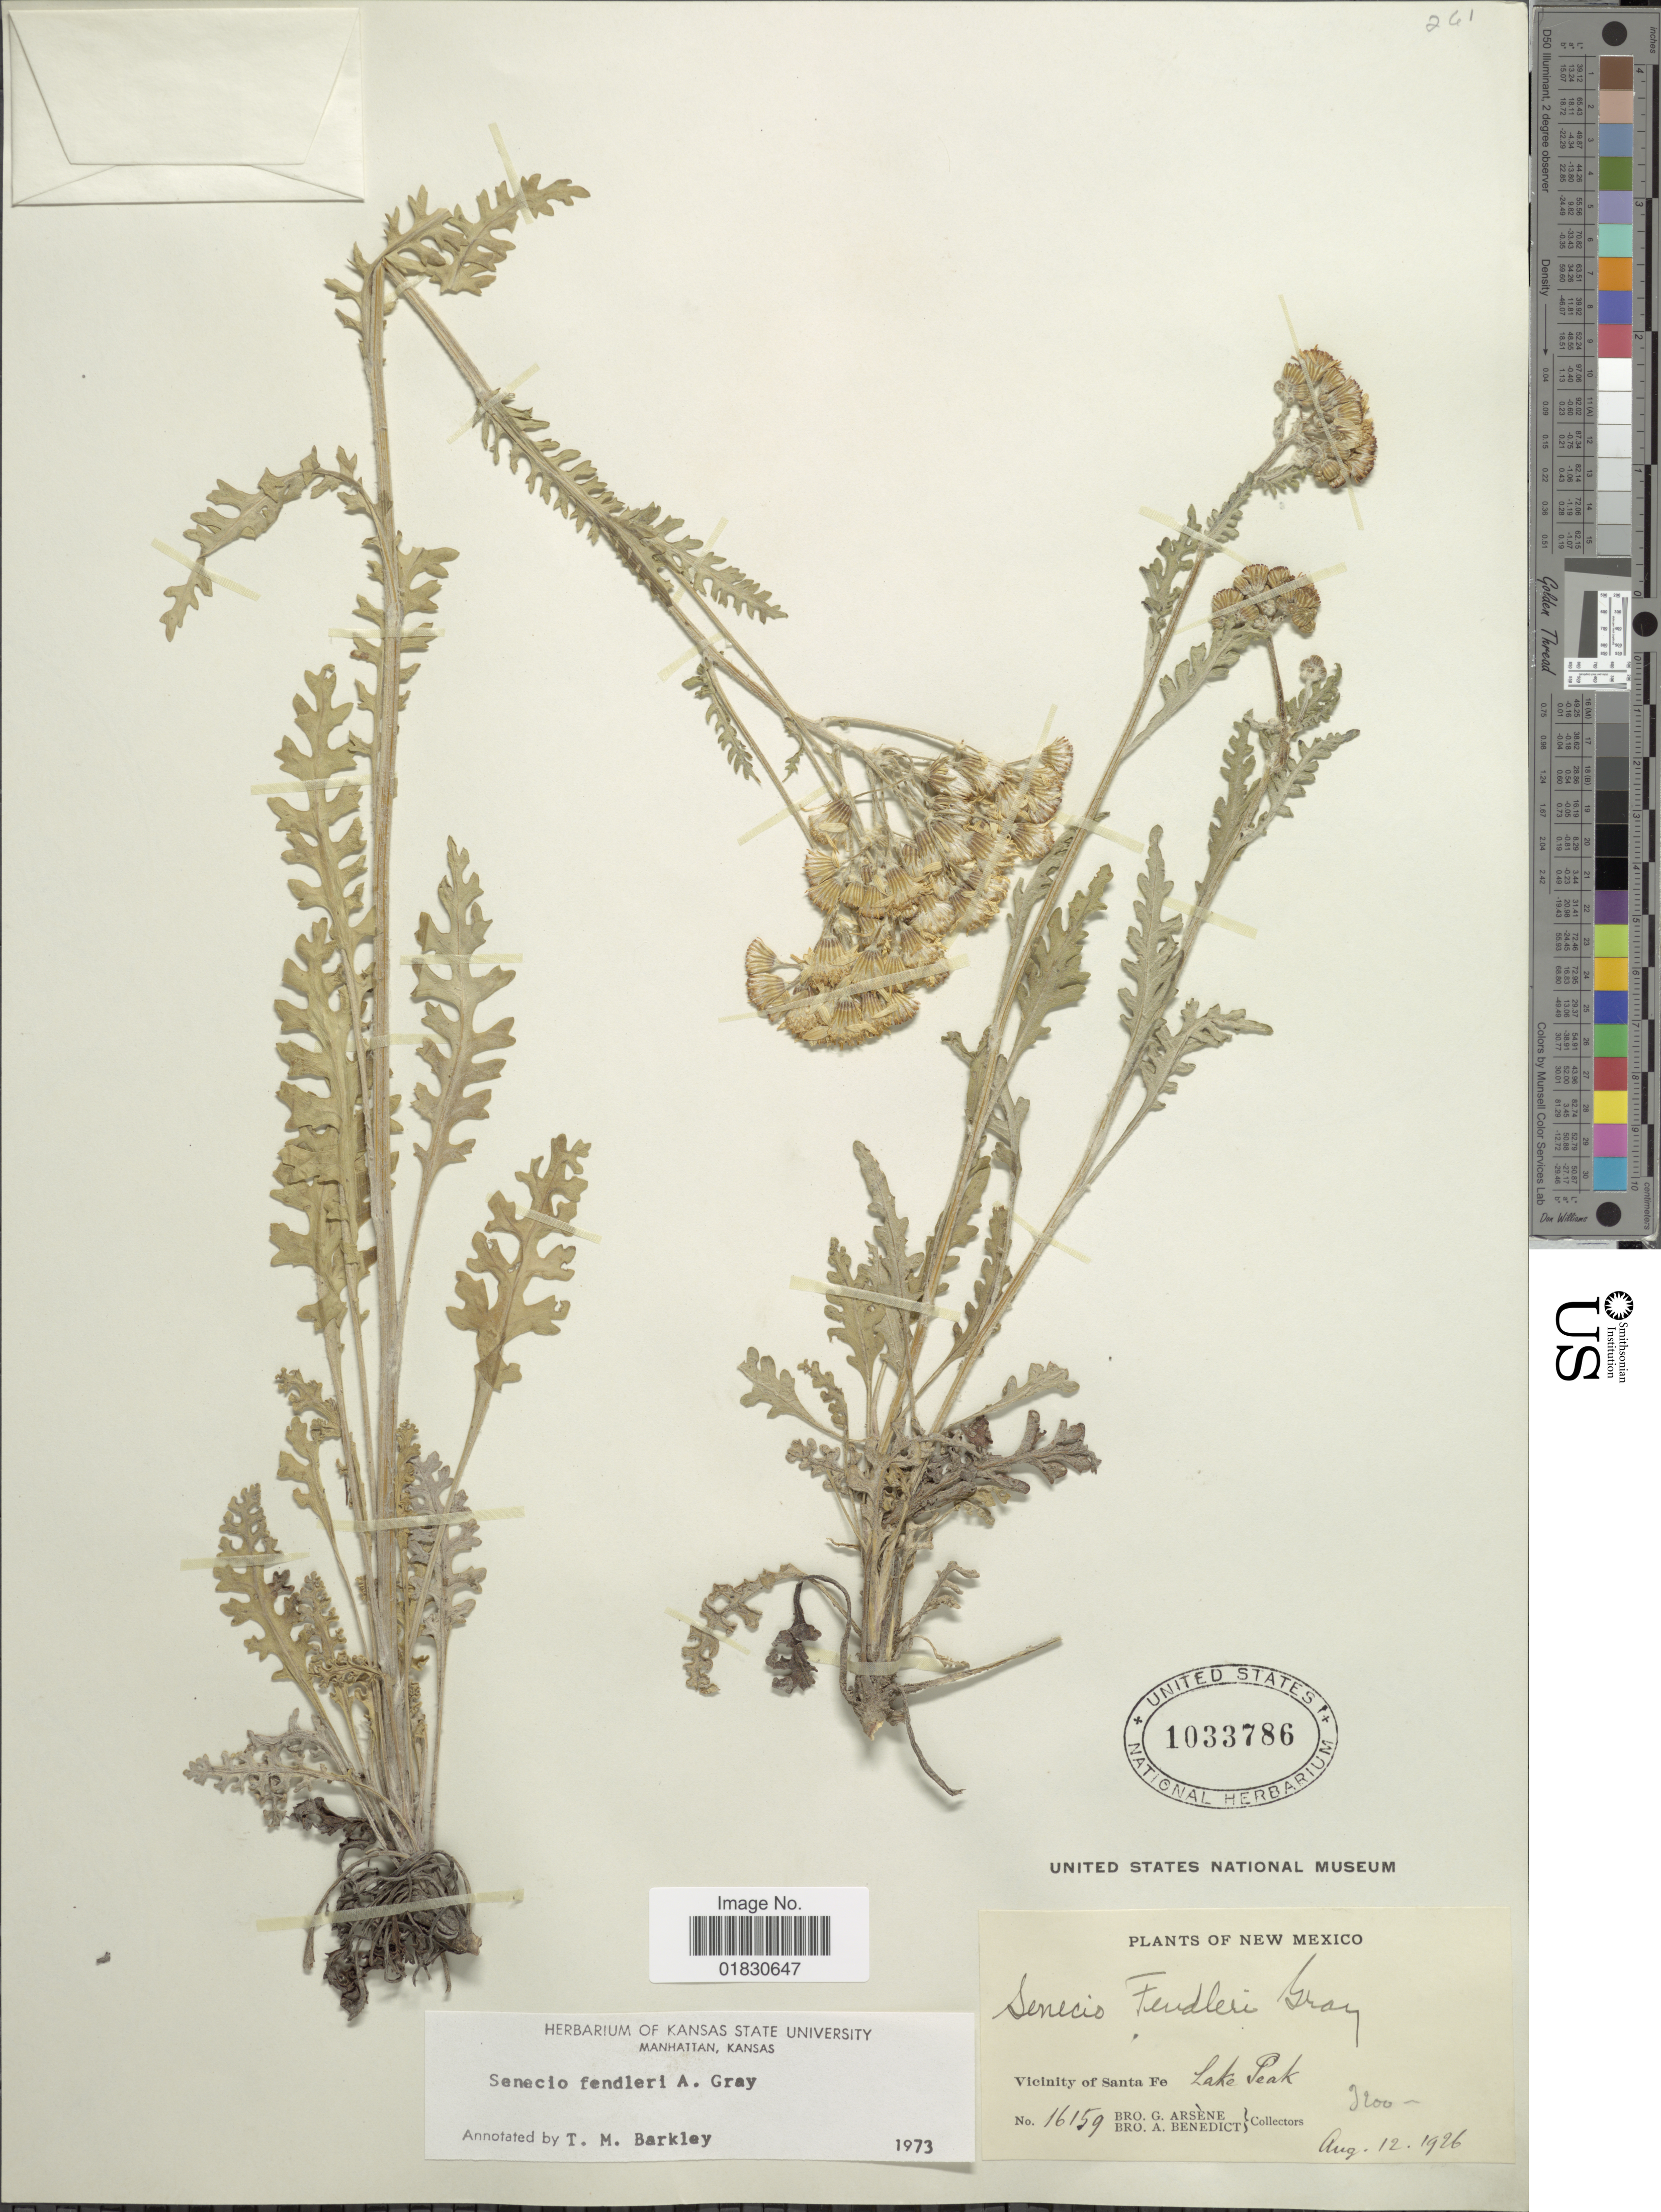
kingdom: Plantae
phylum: Tracheophyta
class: Magnoliopsida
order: Asterales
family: Asteraceae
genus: Packera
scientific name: Packera fendleri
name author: (A. Gray) W.A. Weber & Á. Löve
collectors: Bro. G. Arsène & Bro. A. Benedict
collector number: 16159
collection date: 1926-08-12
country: United States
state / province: New Mexico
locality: Vicinity of Santa Fe, Lake Peak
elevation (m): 3200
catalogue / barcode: US 1033786